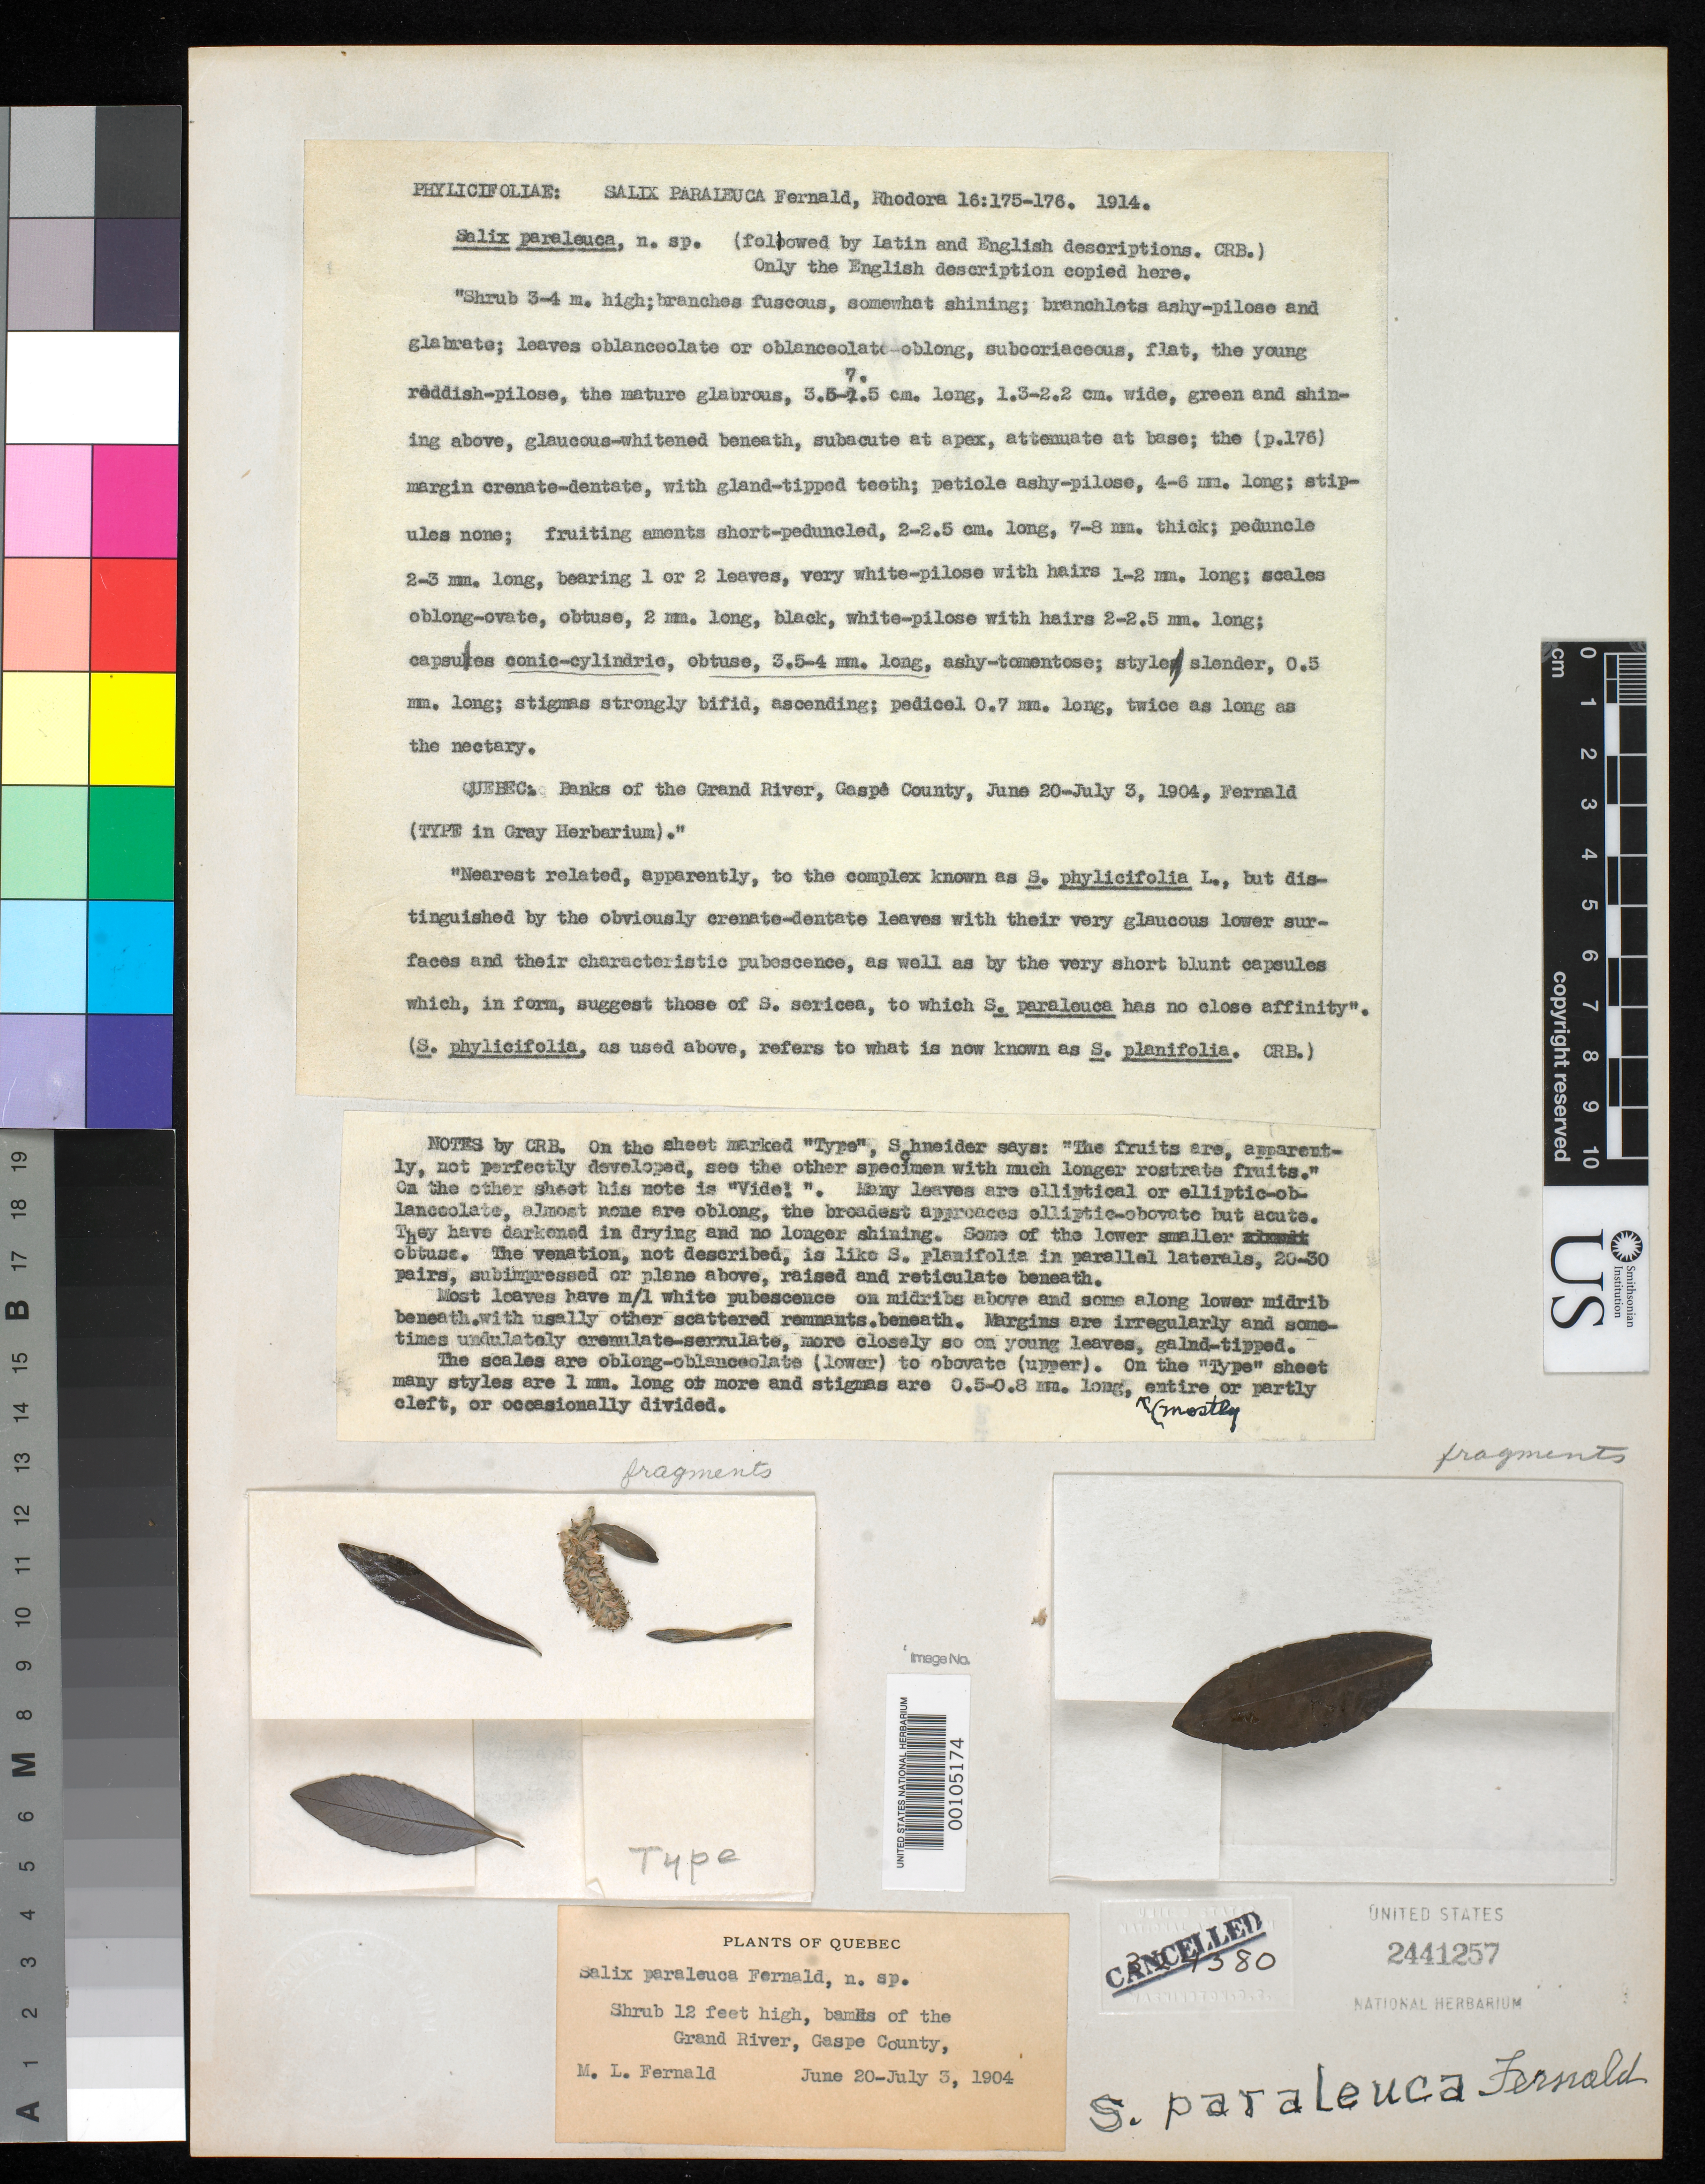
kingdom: Plantae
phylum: Tracheophyta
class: Magnoliopsida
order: Malpighiales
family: Salicaceae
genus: Salix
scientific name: Salix paraleuca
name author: Fernald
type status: Type Fragment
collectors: M. L. Fernald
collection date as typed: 30 Jun 1904 to 03 Jul 1904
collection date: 1904-06-30/1904-07-03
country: Canada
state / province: Quebec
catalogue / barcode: US 2441257